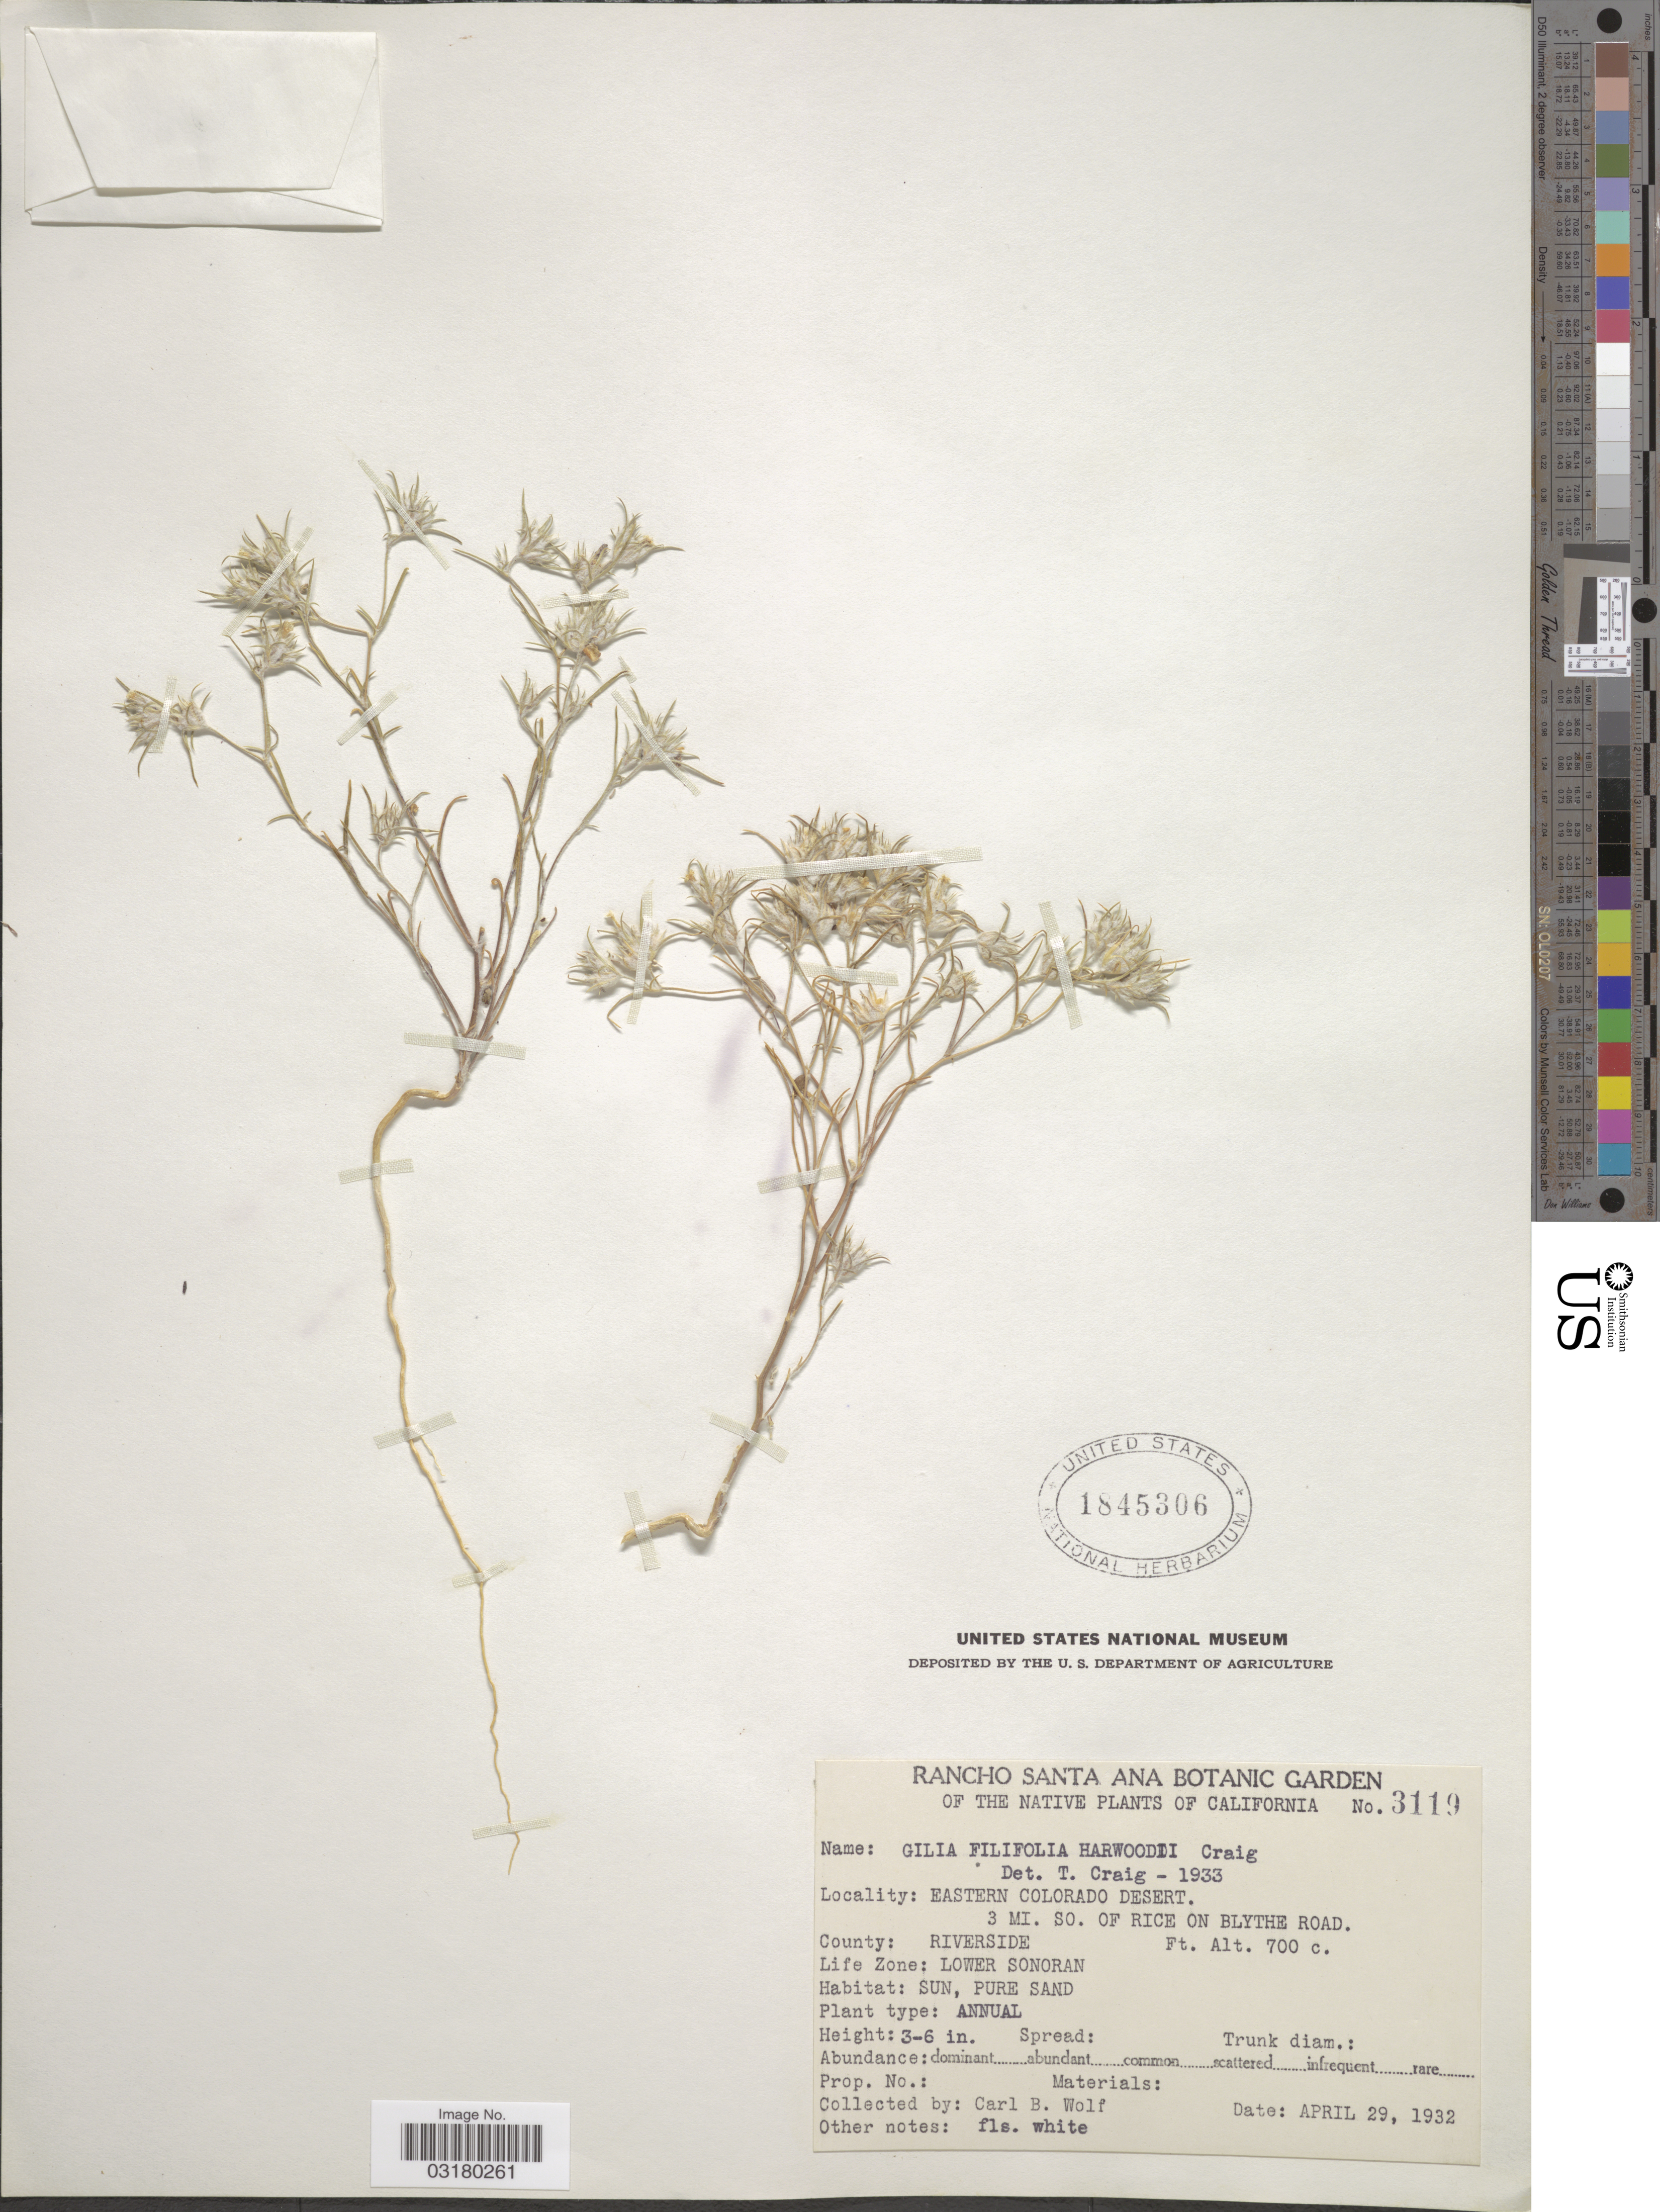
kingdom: Plantae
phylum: Tracheophyta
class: Magnoliopsida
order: Ericales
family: Polemoniaceae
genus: Eriastrum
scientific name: Eriastrum filifolium (Nutt.) Wooton & Standl.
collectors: C. B. Wolf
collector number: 3119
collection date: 1932-04-29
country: United States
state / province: California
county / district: Riverside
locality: Eastern Colorado Desert. 3 mi. SO. of Rice on Blythe Road. County: Riverside. Life Zone: Lower Sonoran.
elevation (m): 213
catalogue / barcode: US 1845306